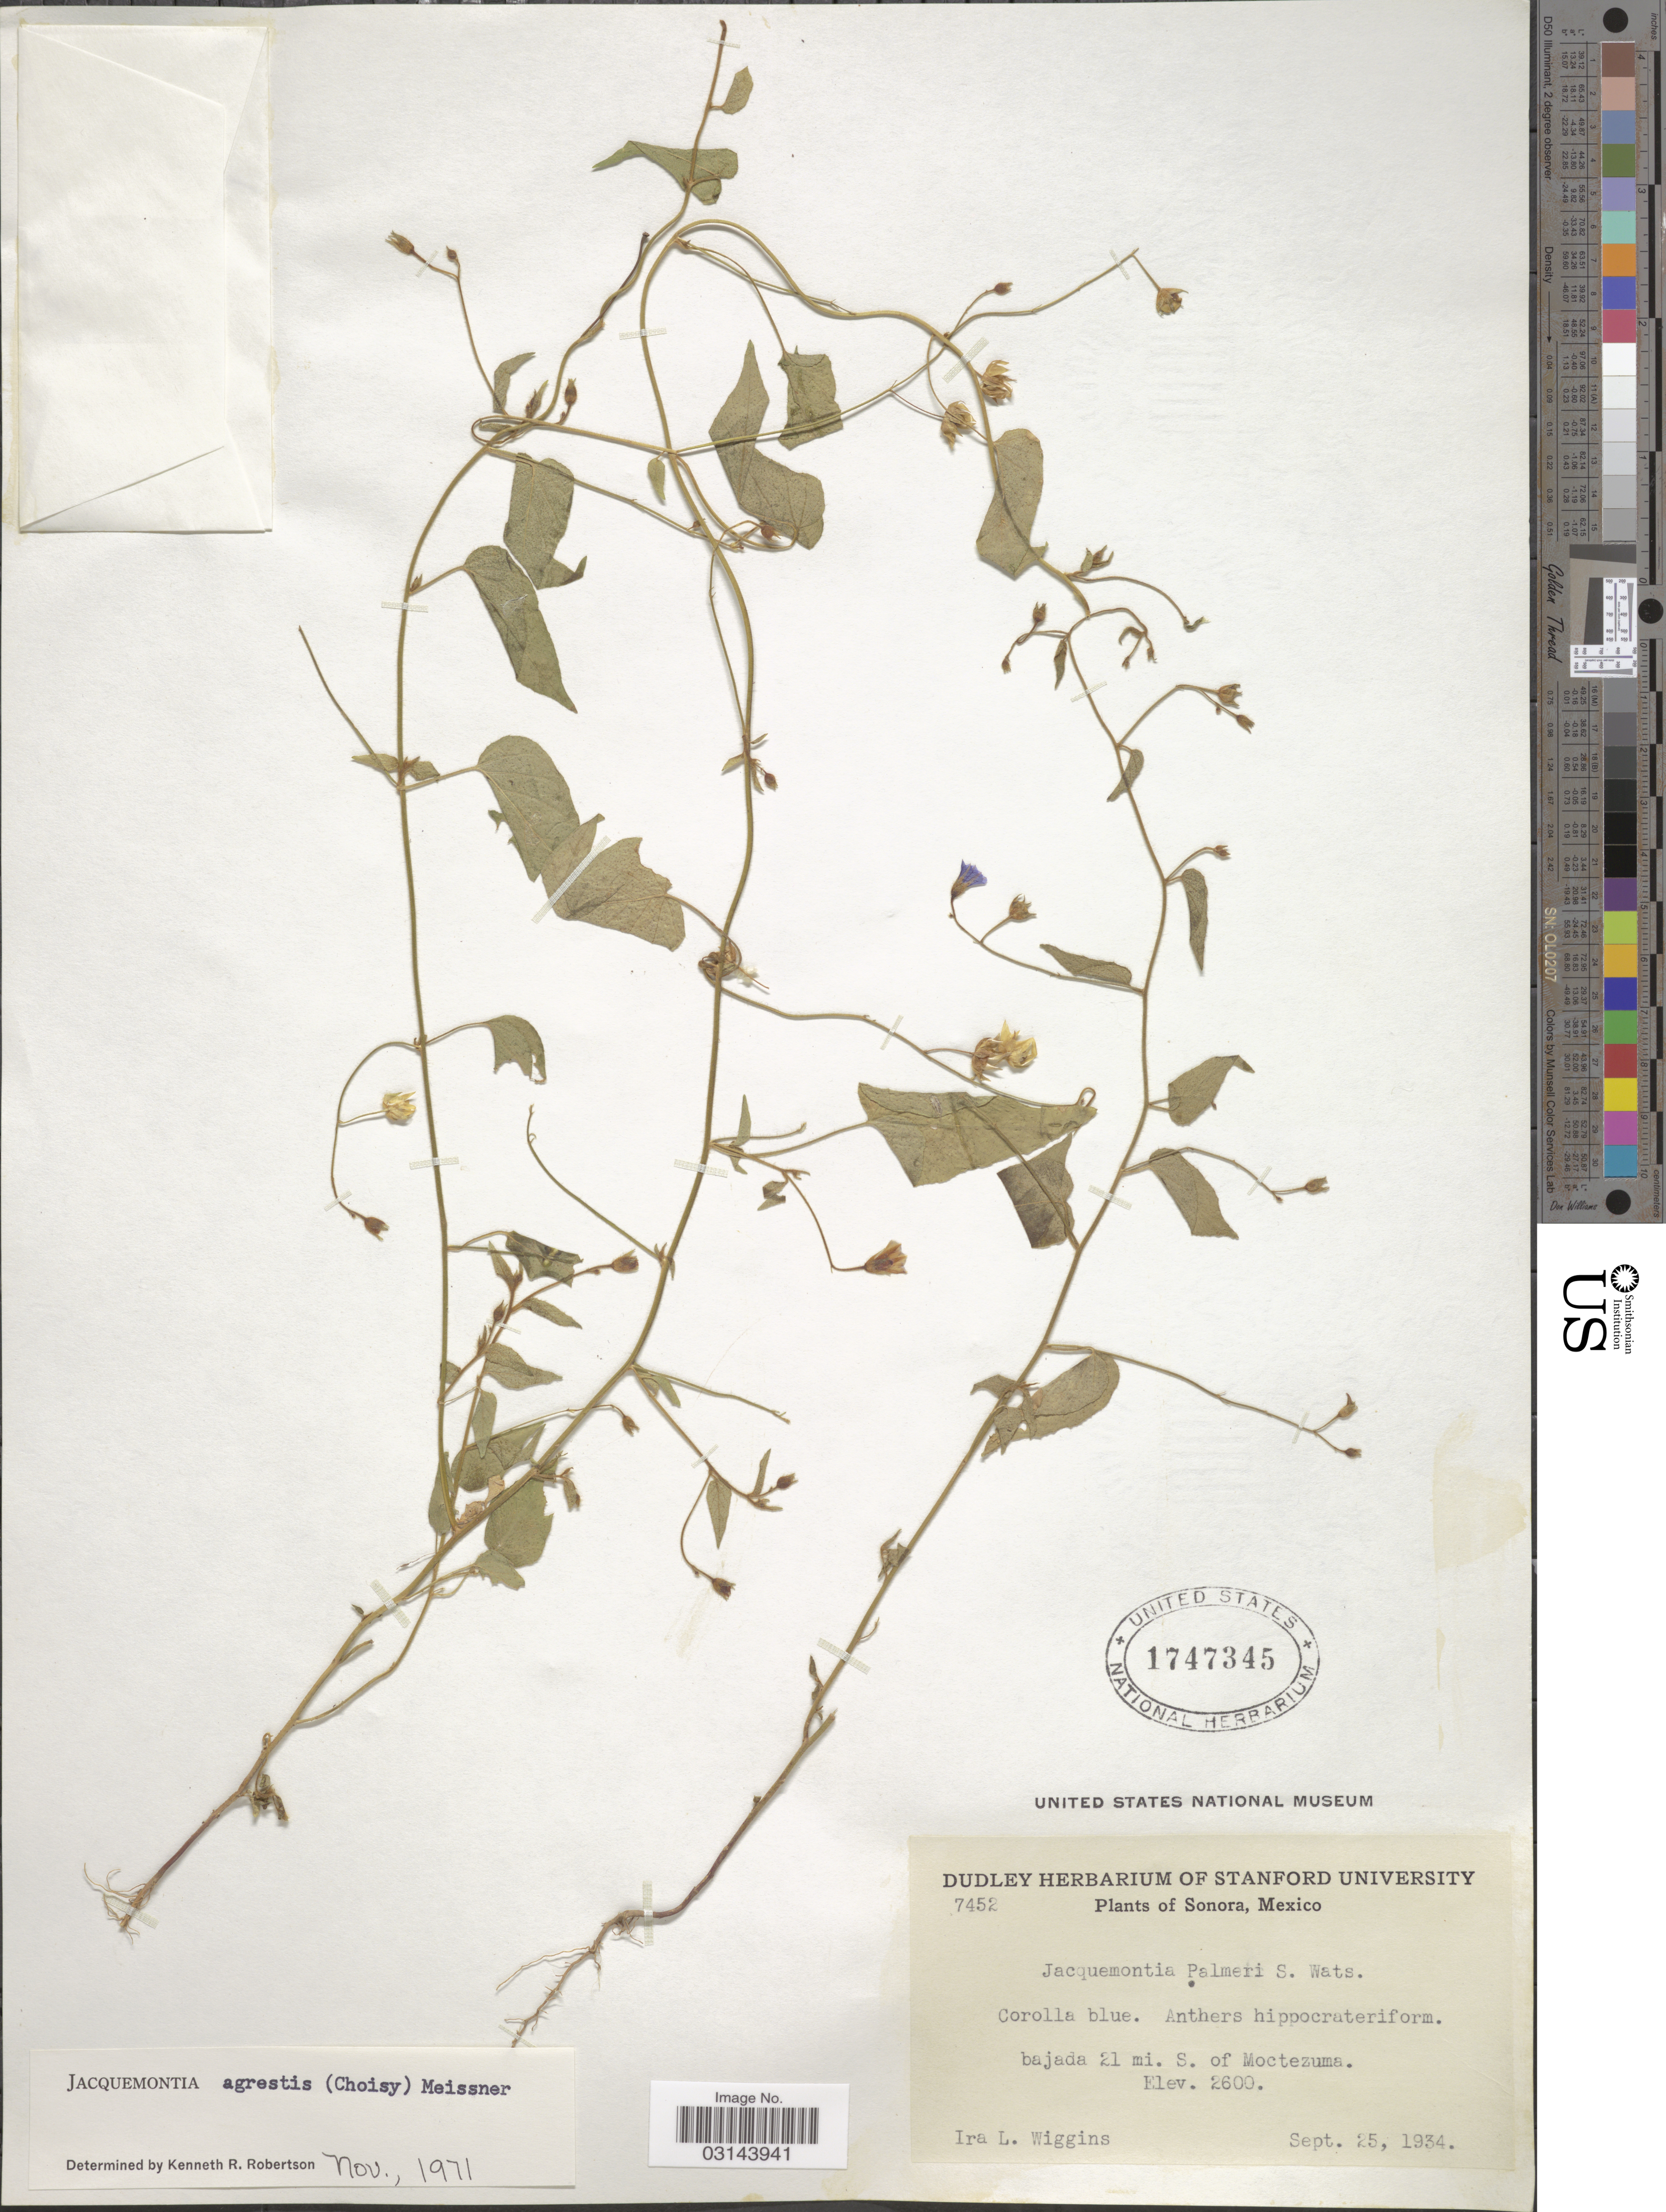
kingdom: Plantae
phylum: Tracheophyta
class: Magnoliopsida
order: Solanales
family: Convolvulaceae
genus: Jacquemontia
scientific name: Jacquemontia agrestis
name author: (Mart. ex Choisy) Meisn.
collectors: I. L. Wiggins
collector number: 7452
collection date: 1934-09-25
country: Mexico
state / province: Sonora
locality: Bajada 21 mi. S. of Moctezuma.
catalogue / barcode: US 1747345